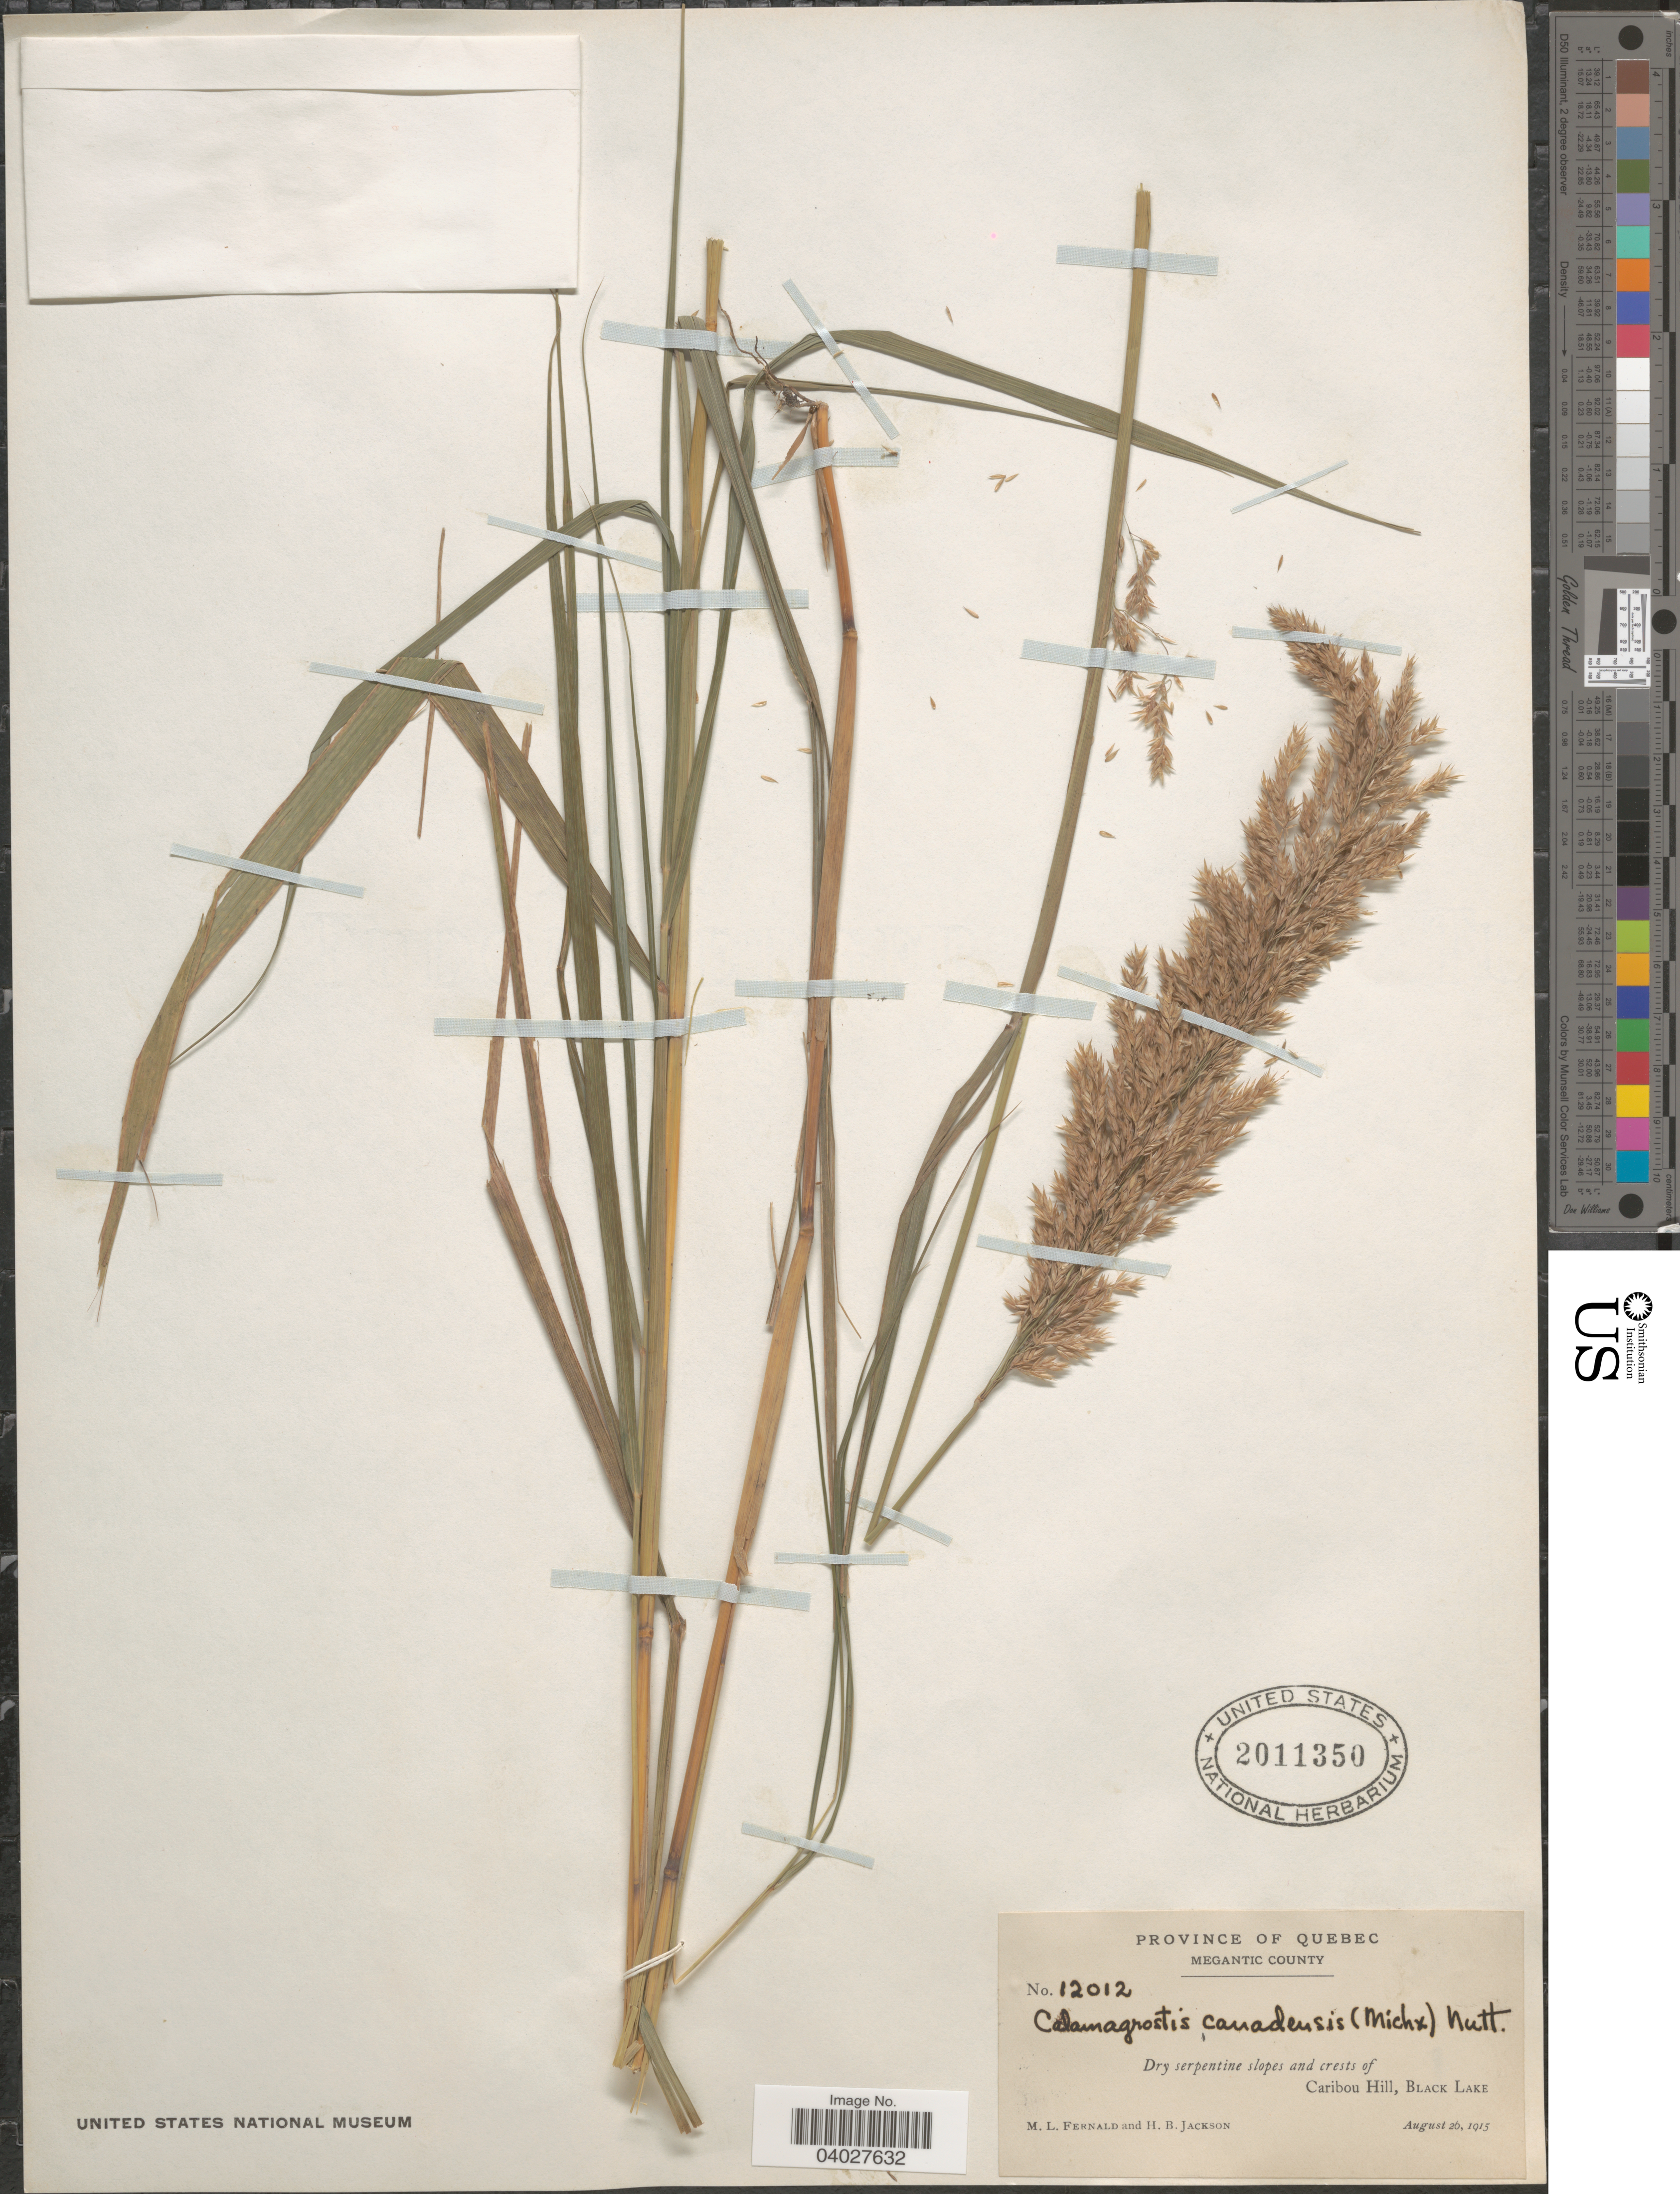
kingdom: Plantae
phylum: Tracheophyta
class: Liliopsida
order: Poales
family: Poaceae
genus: Calamagrostis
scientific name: Calamagrostis canadensis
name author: (Michx.) P. Beauv.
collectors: M. L. Fernald & H. Jackson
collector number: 12012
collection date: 1915-08-26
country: Canada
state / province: Quebec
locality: Megantic County. Dry serpentine slopes and crests of Caribou Hill, Black Lake.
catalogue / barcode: US 2011350